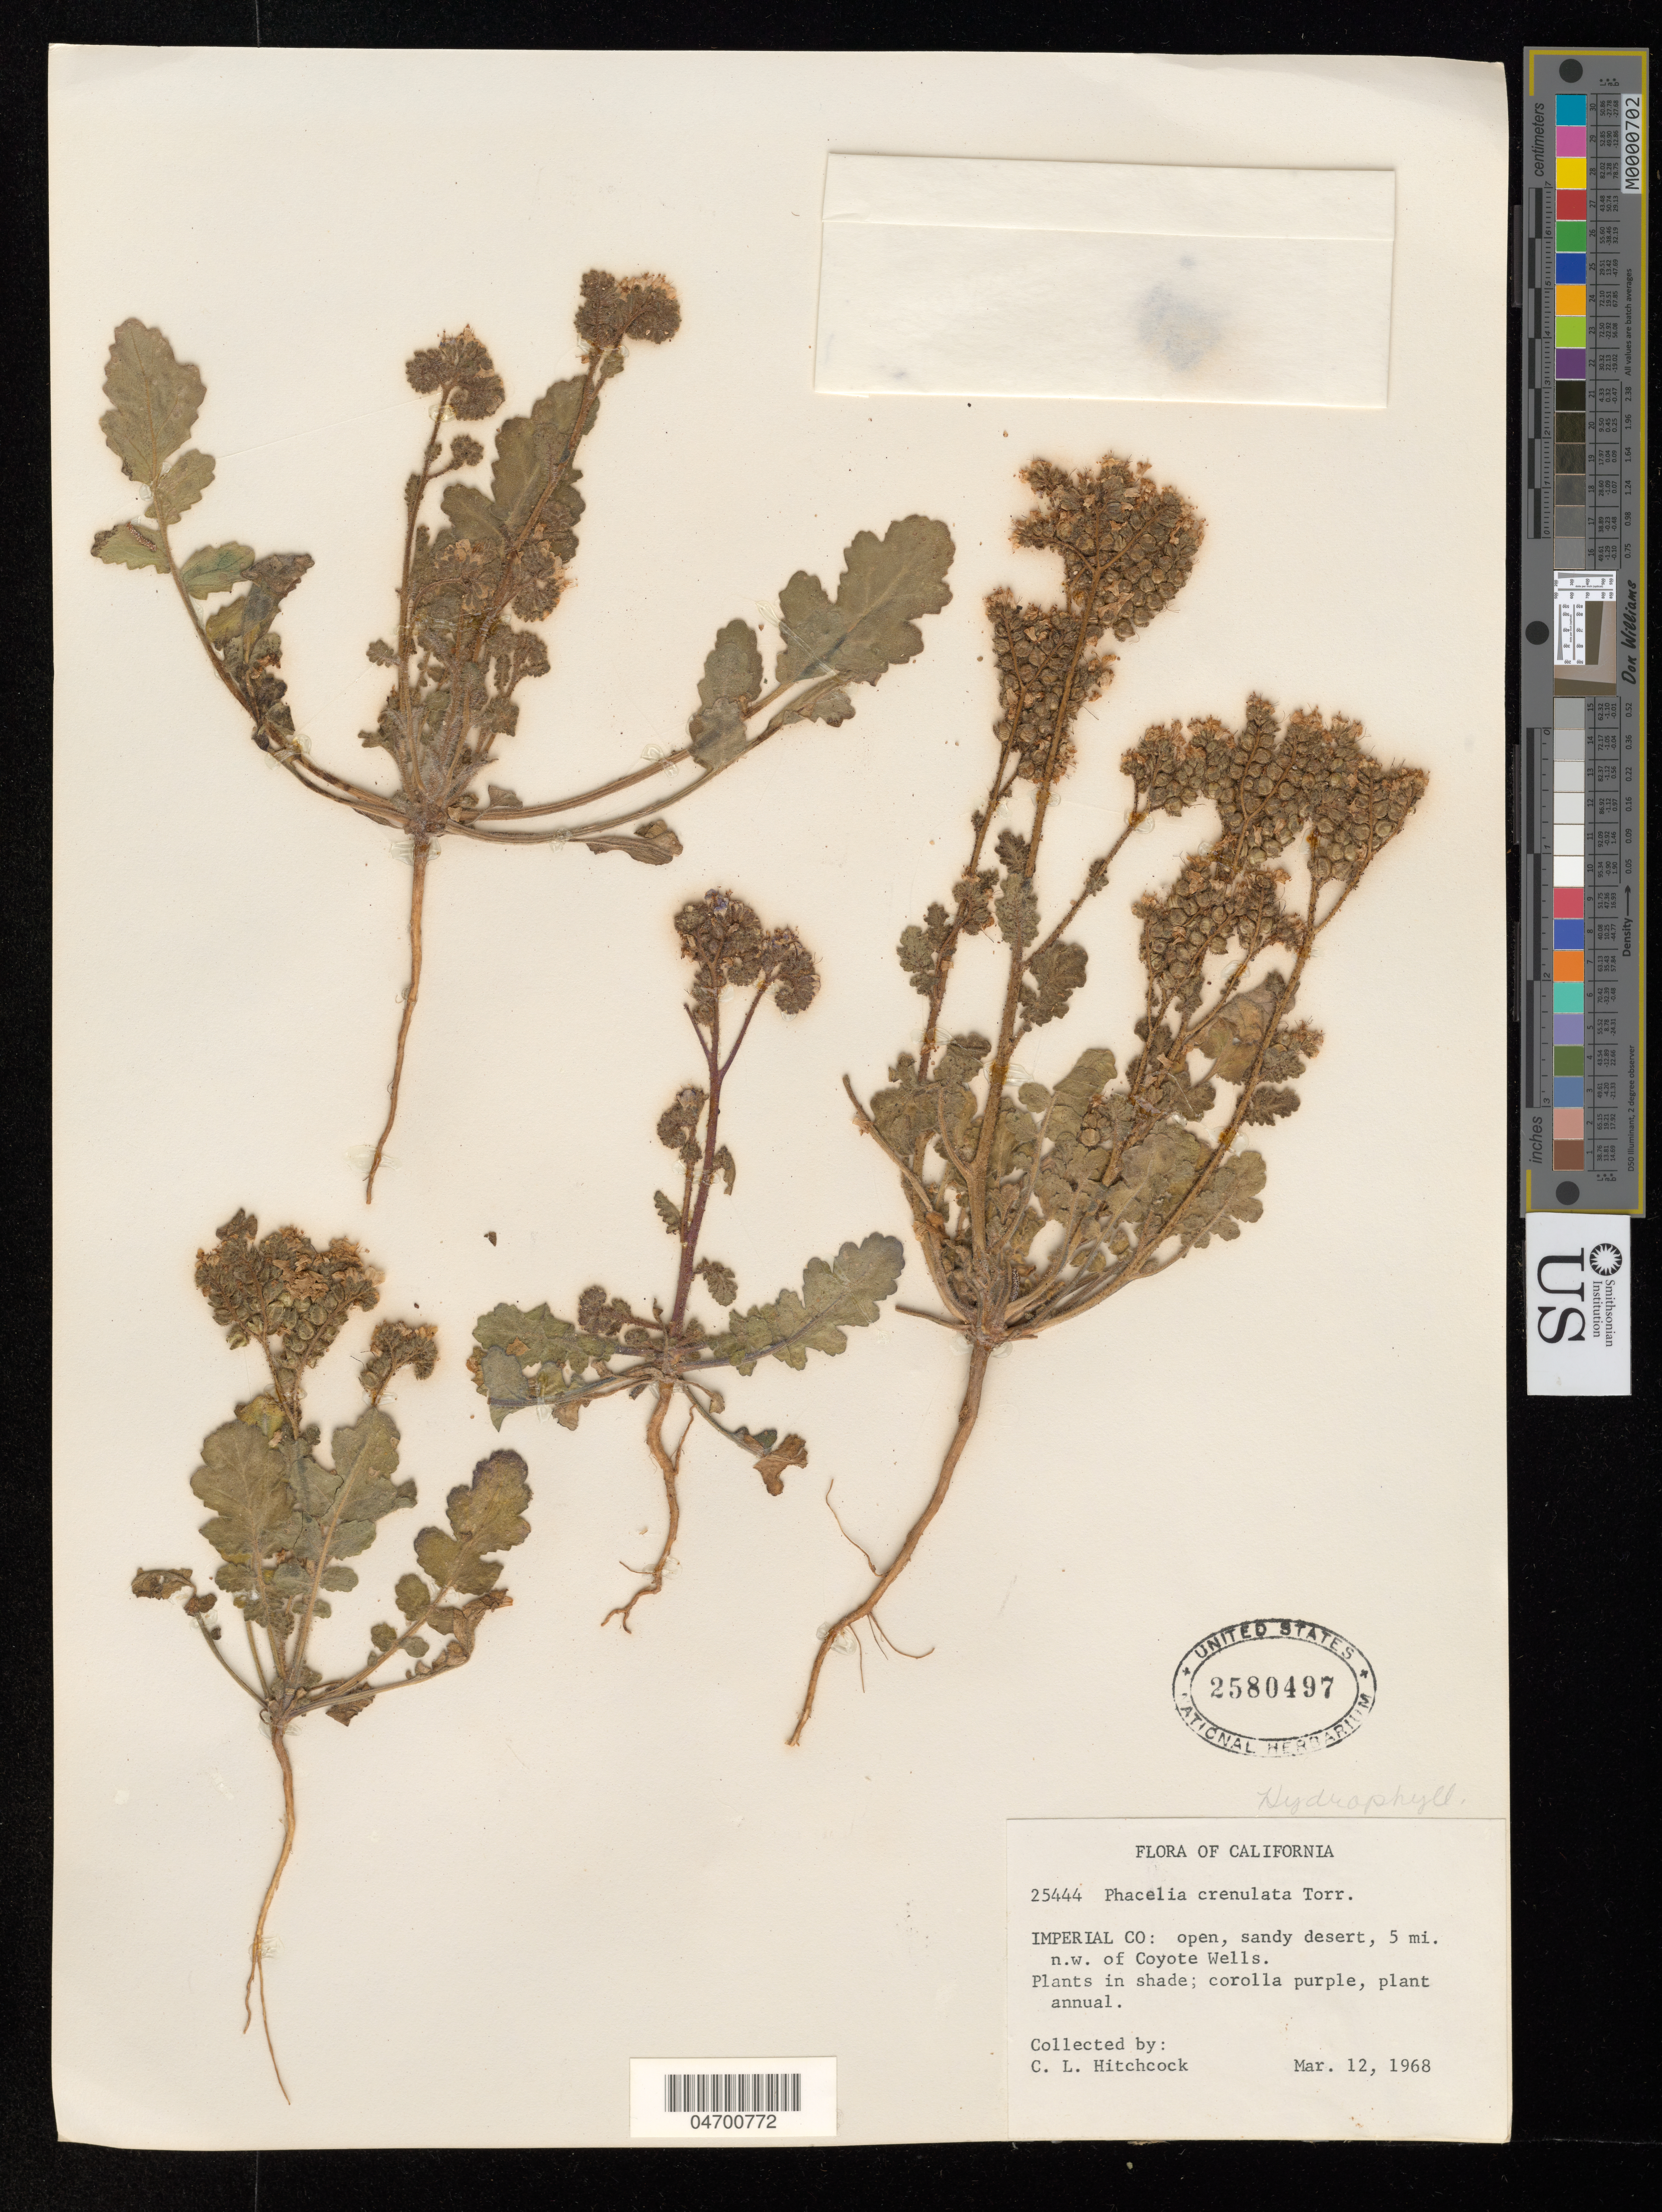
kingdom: Plantae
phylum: Tracheophyta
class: Magnoliopsida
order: Boraginales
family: Hydrophyllaceae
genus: Phacelia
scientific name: Phacelia crenulata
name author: Torr. ex S. Watson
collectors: C. L. Hitchcock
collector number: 25444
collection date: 1968-03-12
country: United States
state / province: California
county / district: Imperial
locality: Imperial Co: open, sandy desert, 5 mi. n.w. of Coyote Wells.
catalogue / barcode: US 2580497